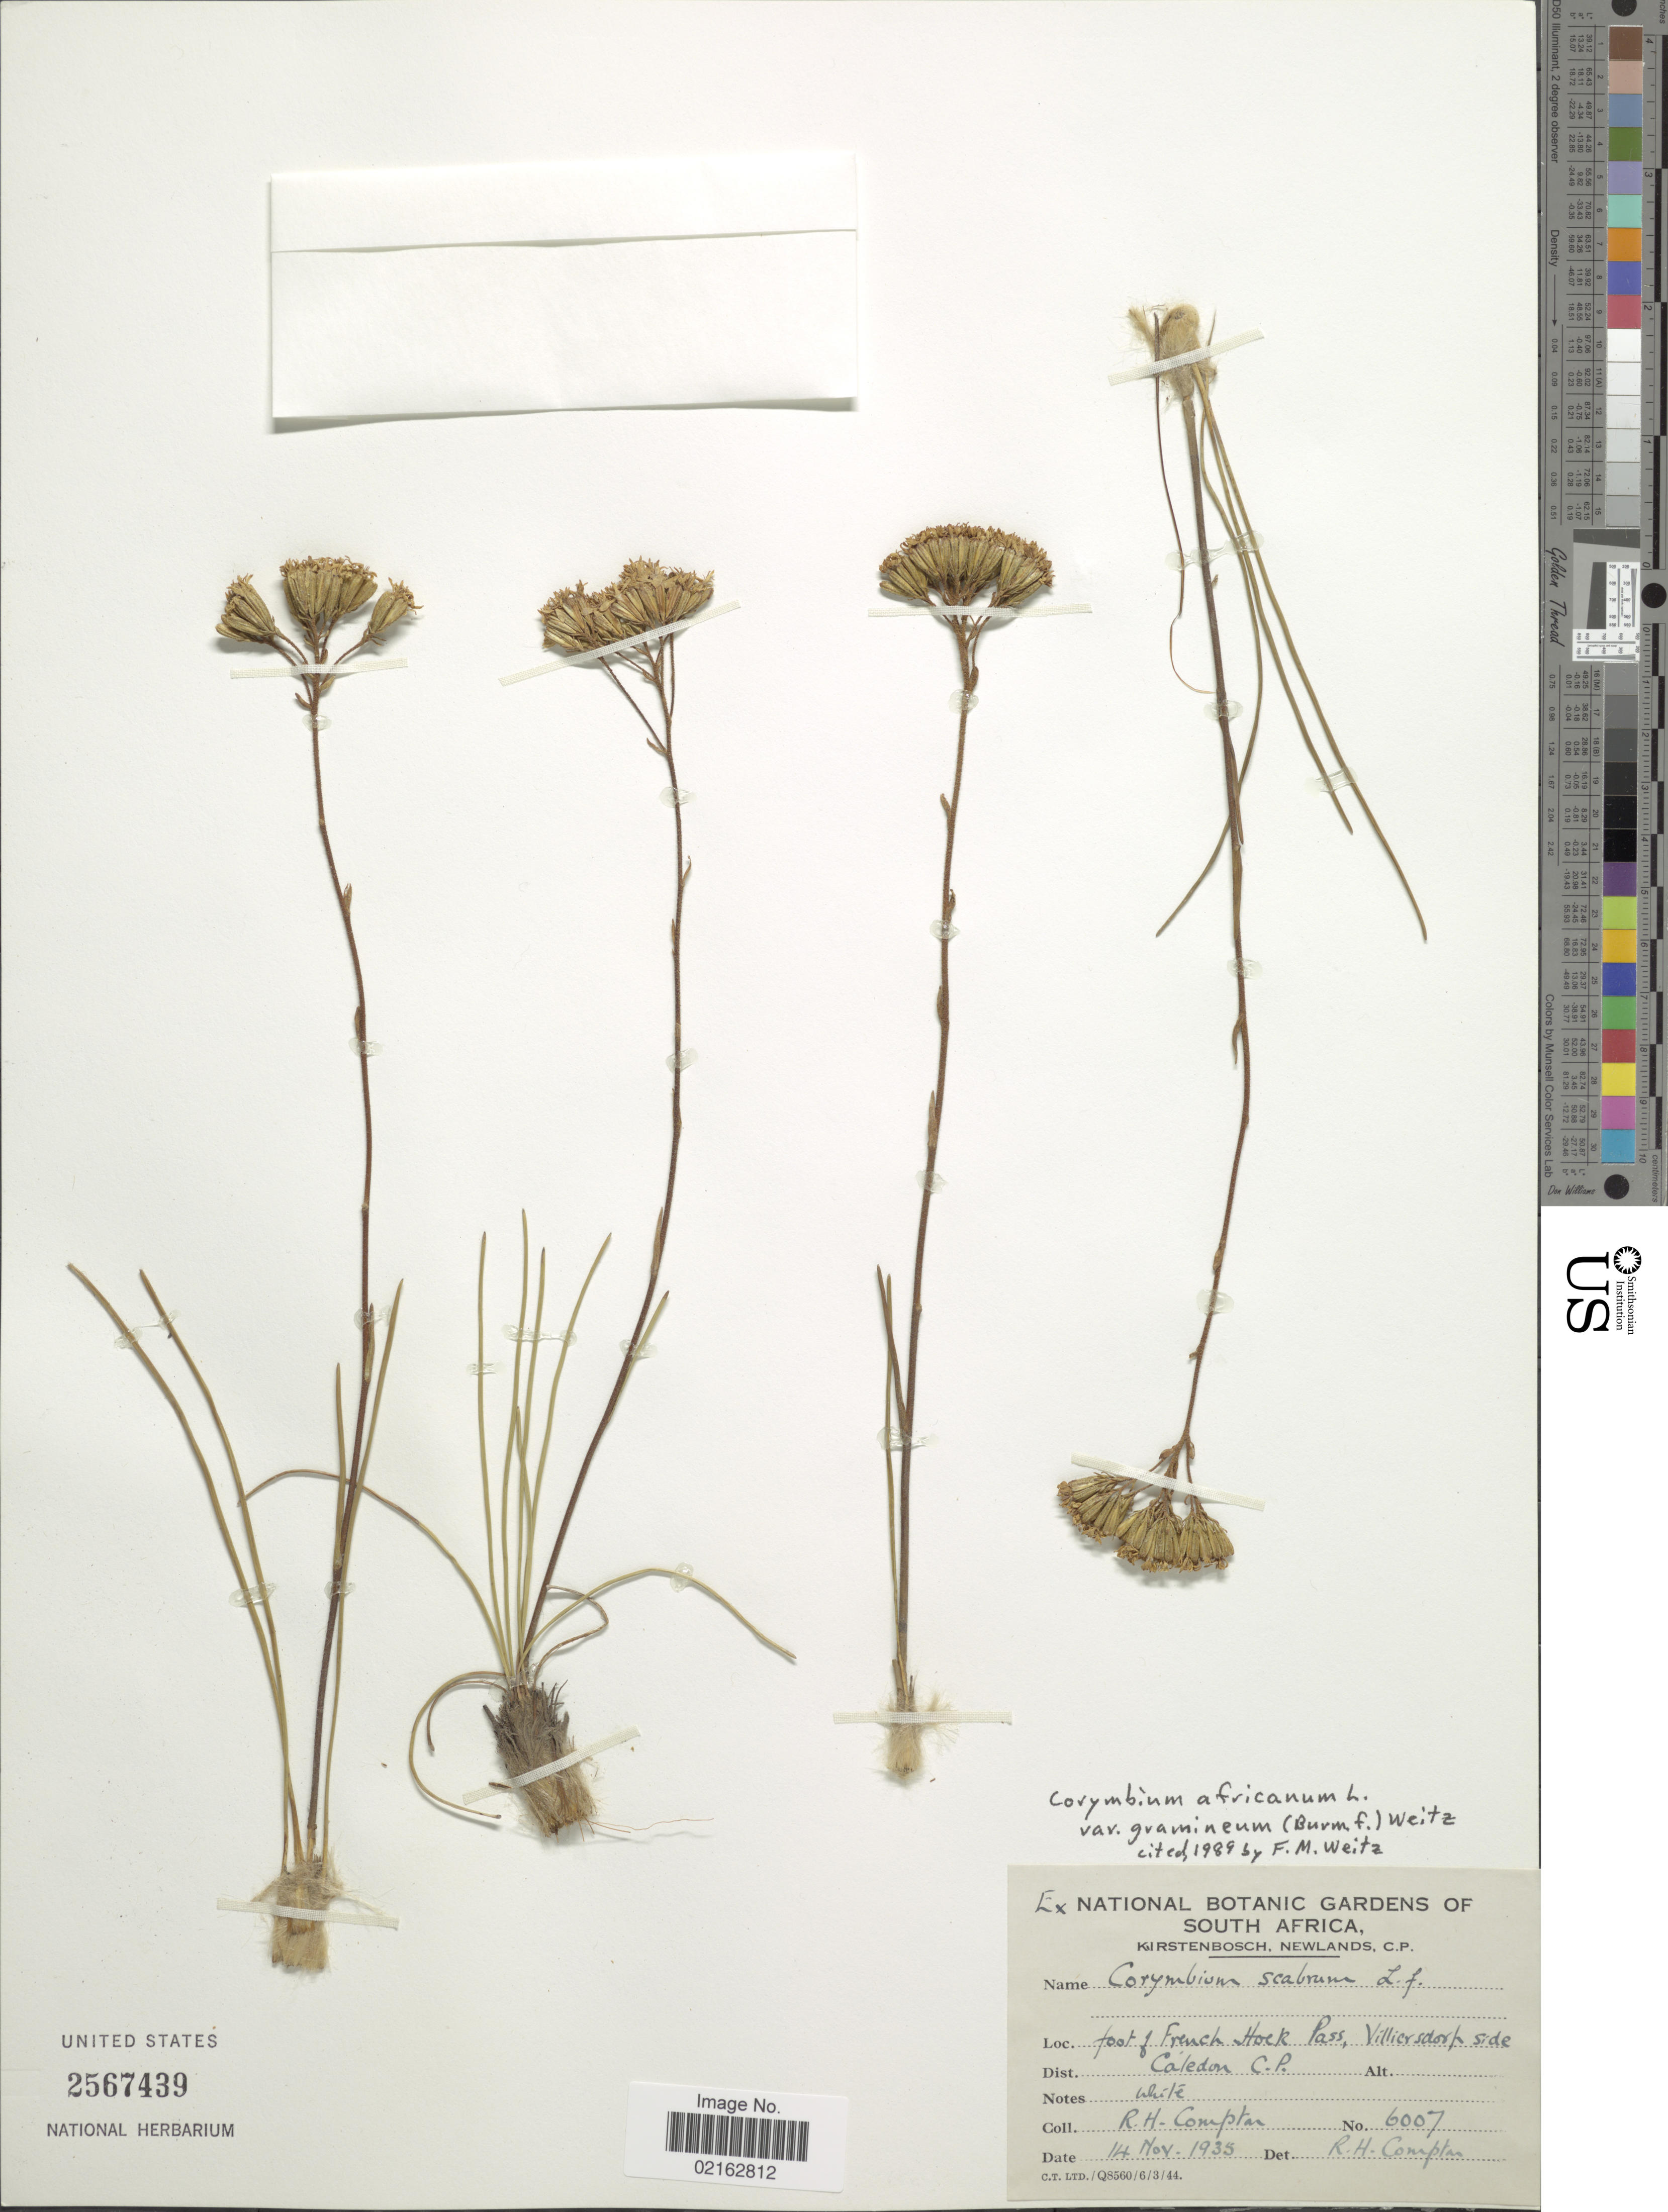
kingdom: Plantae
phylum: Tracheophyta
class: Magnoliopsida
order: Asterales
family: Asteraceae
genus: Corymbium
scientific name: Corymbium africanum var. gramineum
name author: (Burm. f.) Weitz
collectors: R. H. Compton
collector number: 6007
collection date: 1935-11-14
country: South Africa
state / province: Western Cape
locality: Foot of French Hock Pass, Villiersdorp side. Dist. Caledon C.P.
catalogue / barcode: US 2567439